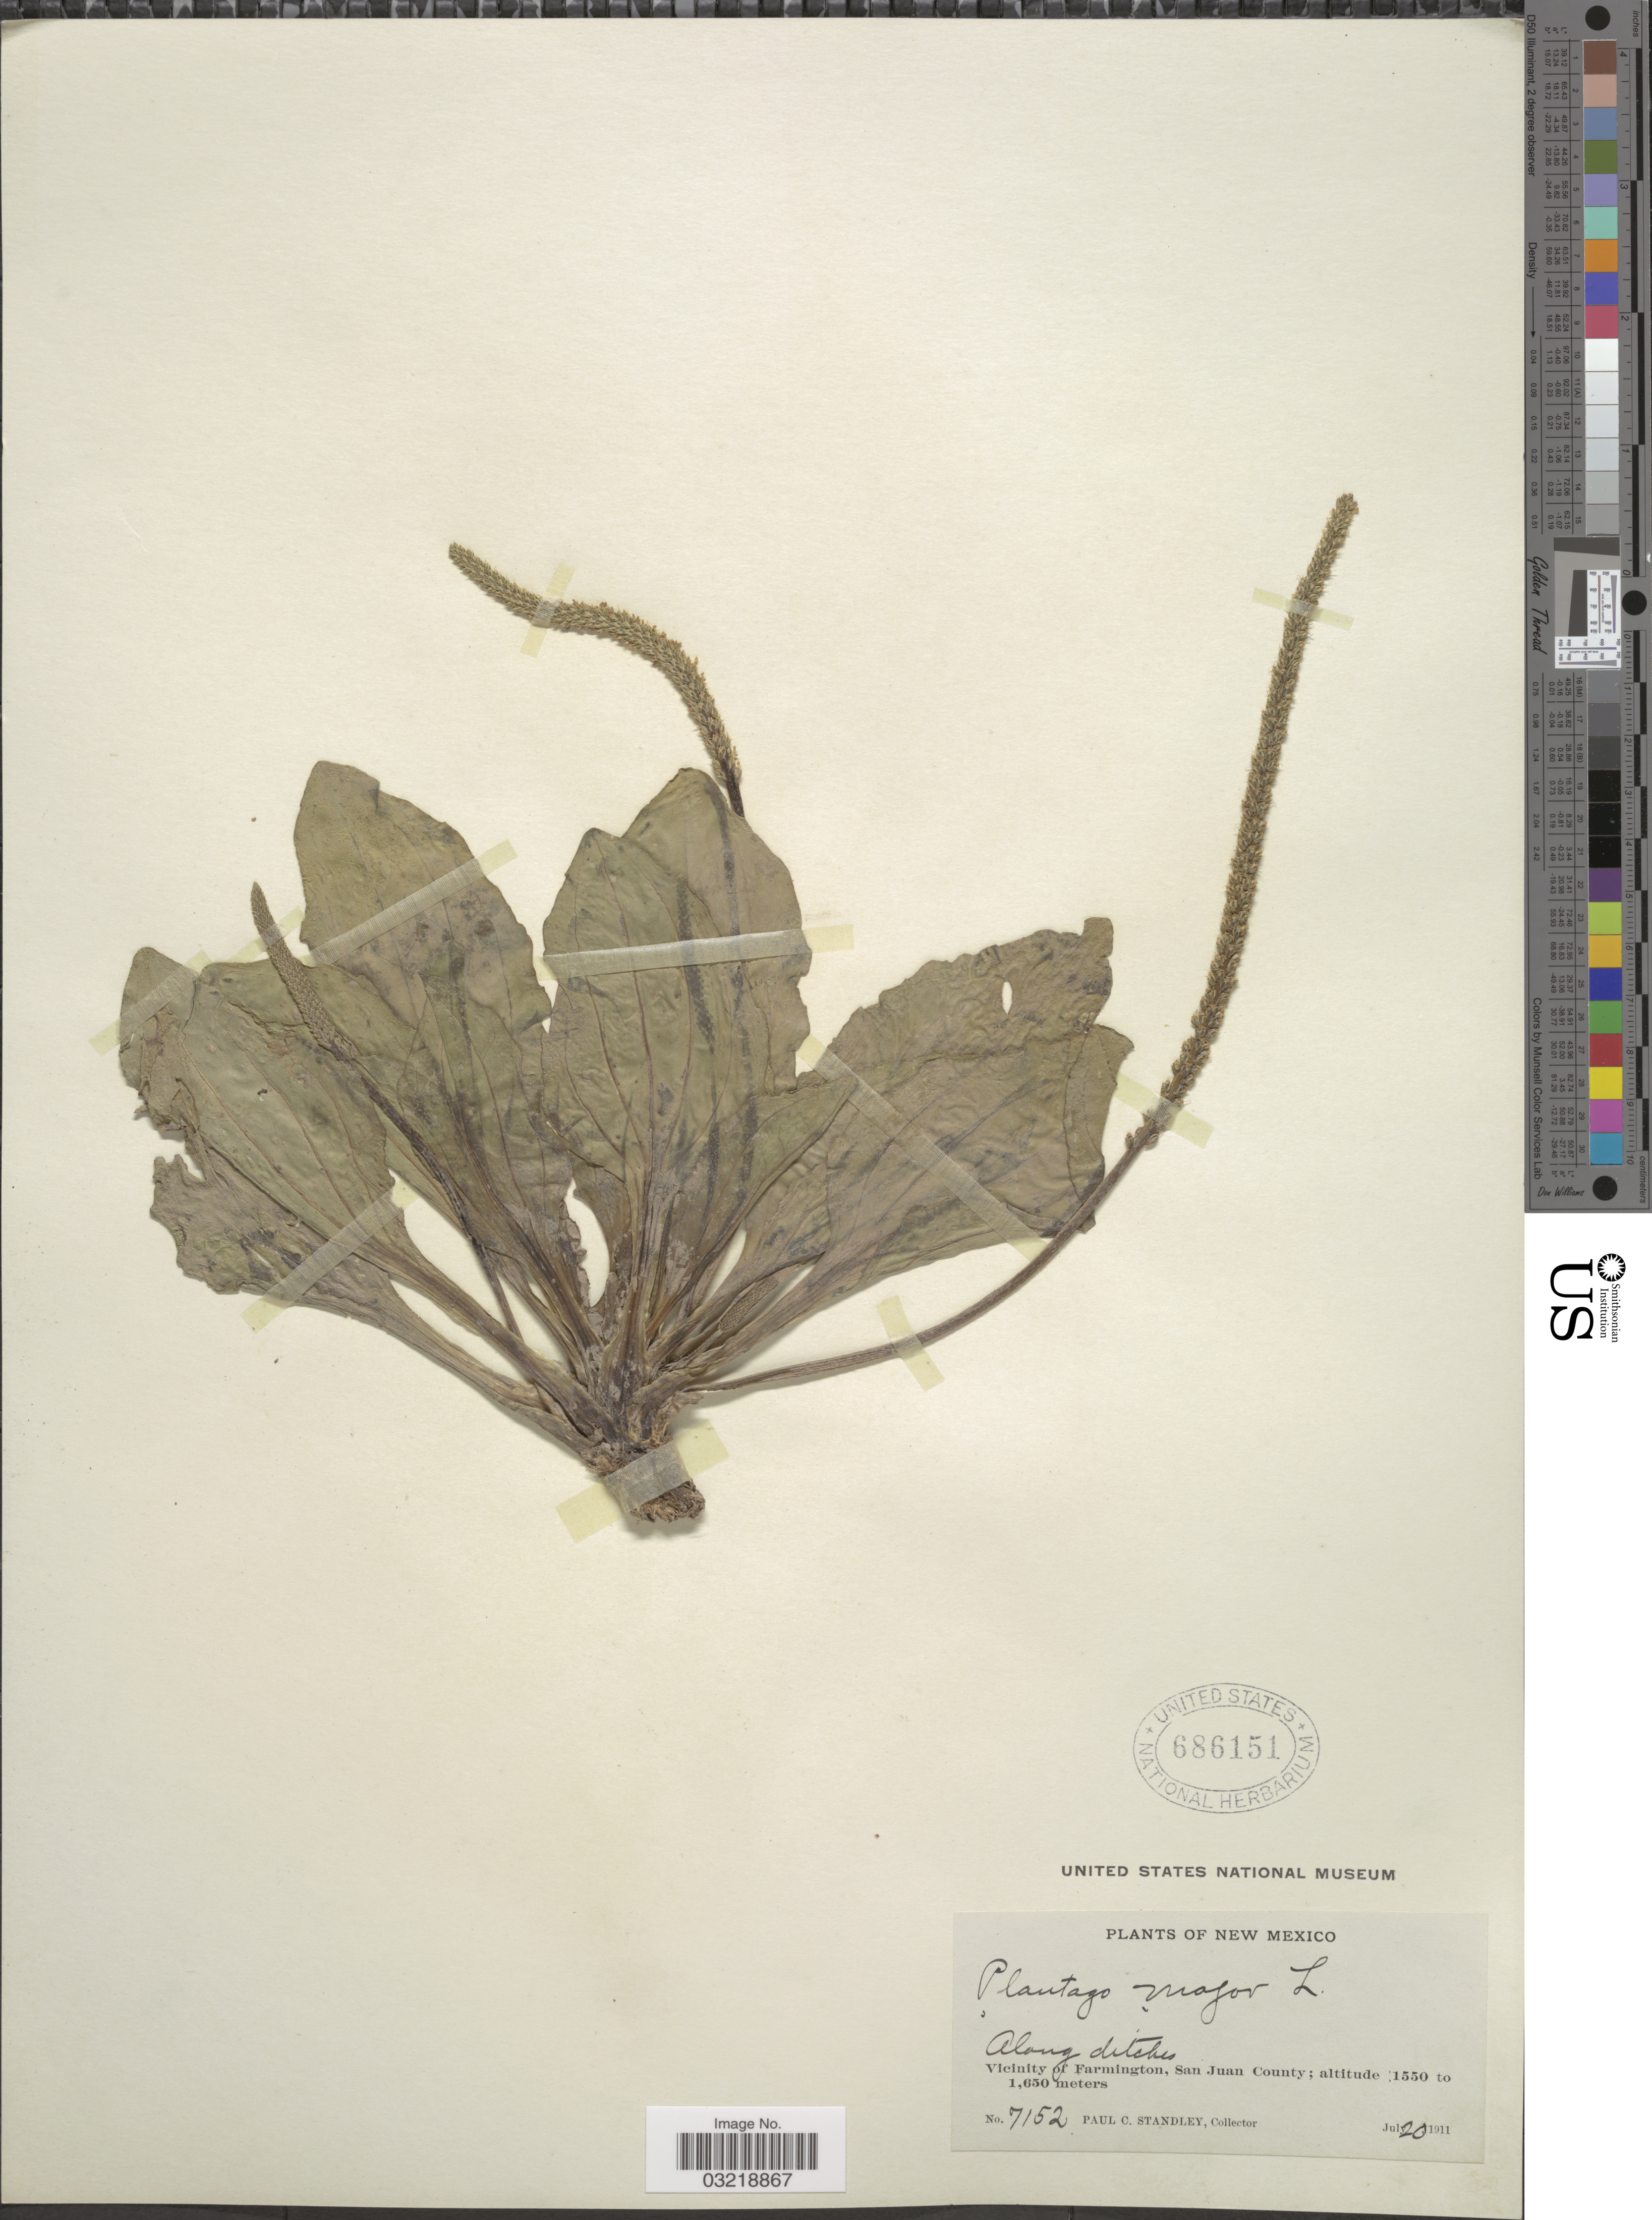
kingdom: Plantae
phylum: Tracheophyta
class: Magnoliopsida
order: Lamiales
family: Plantaginaceae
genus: Plantago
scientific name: Plantago major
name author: L.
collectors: P. C. Standley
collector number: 7152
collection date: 1911-07-20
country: United States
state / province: New Mexico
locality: Vicinity of Farmington, San Juan County.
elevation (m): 1550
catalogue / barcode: US 686151